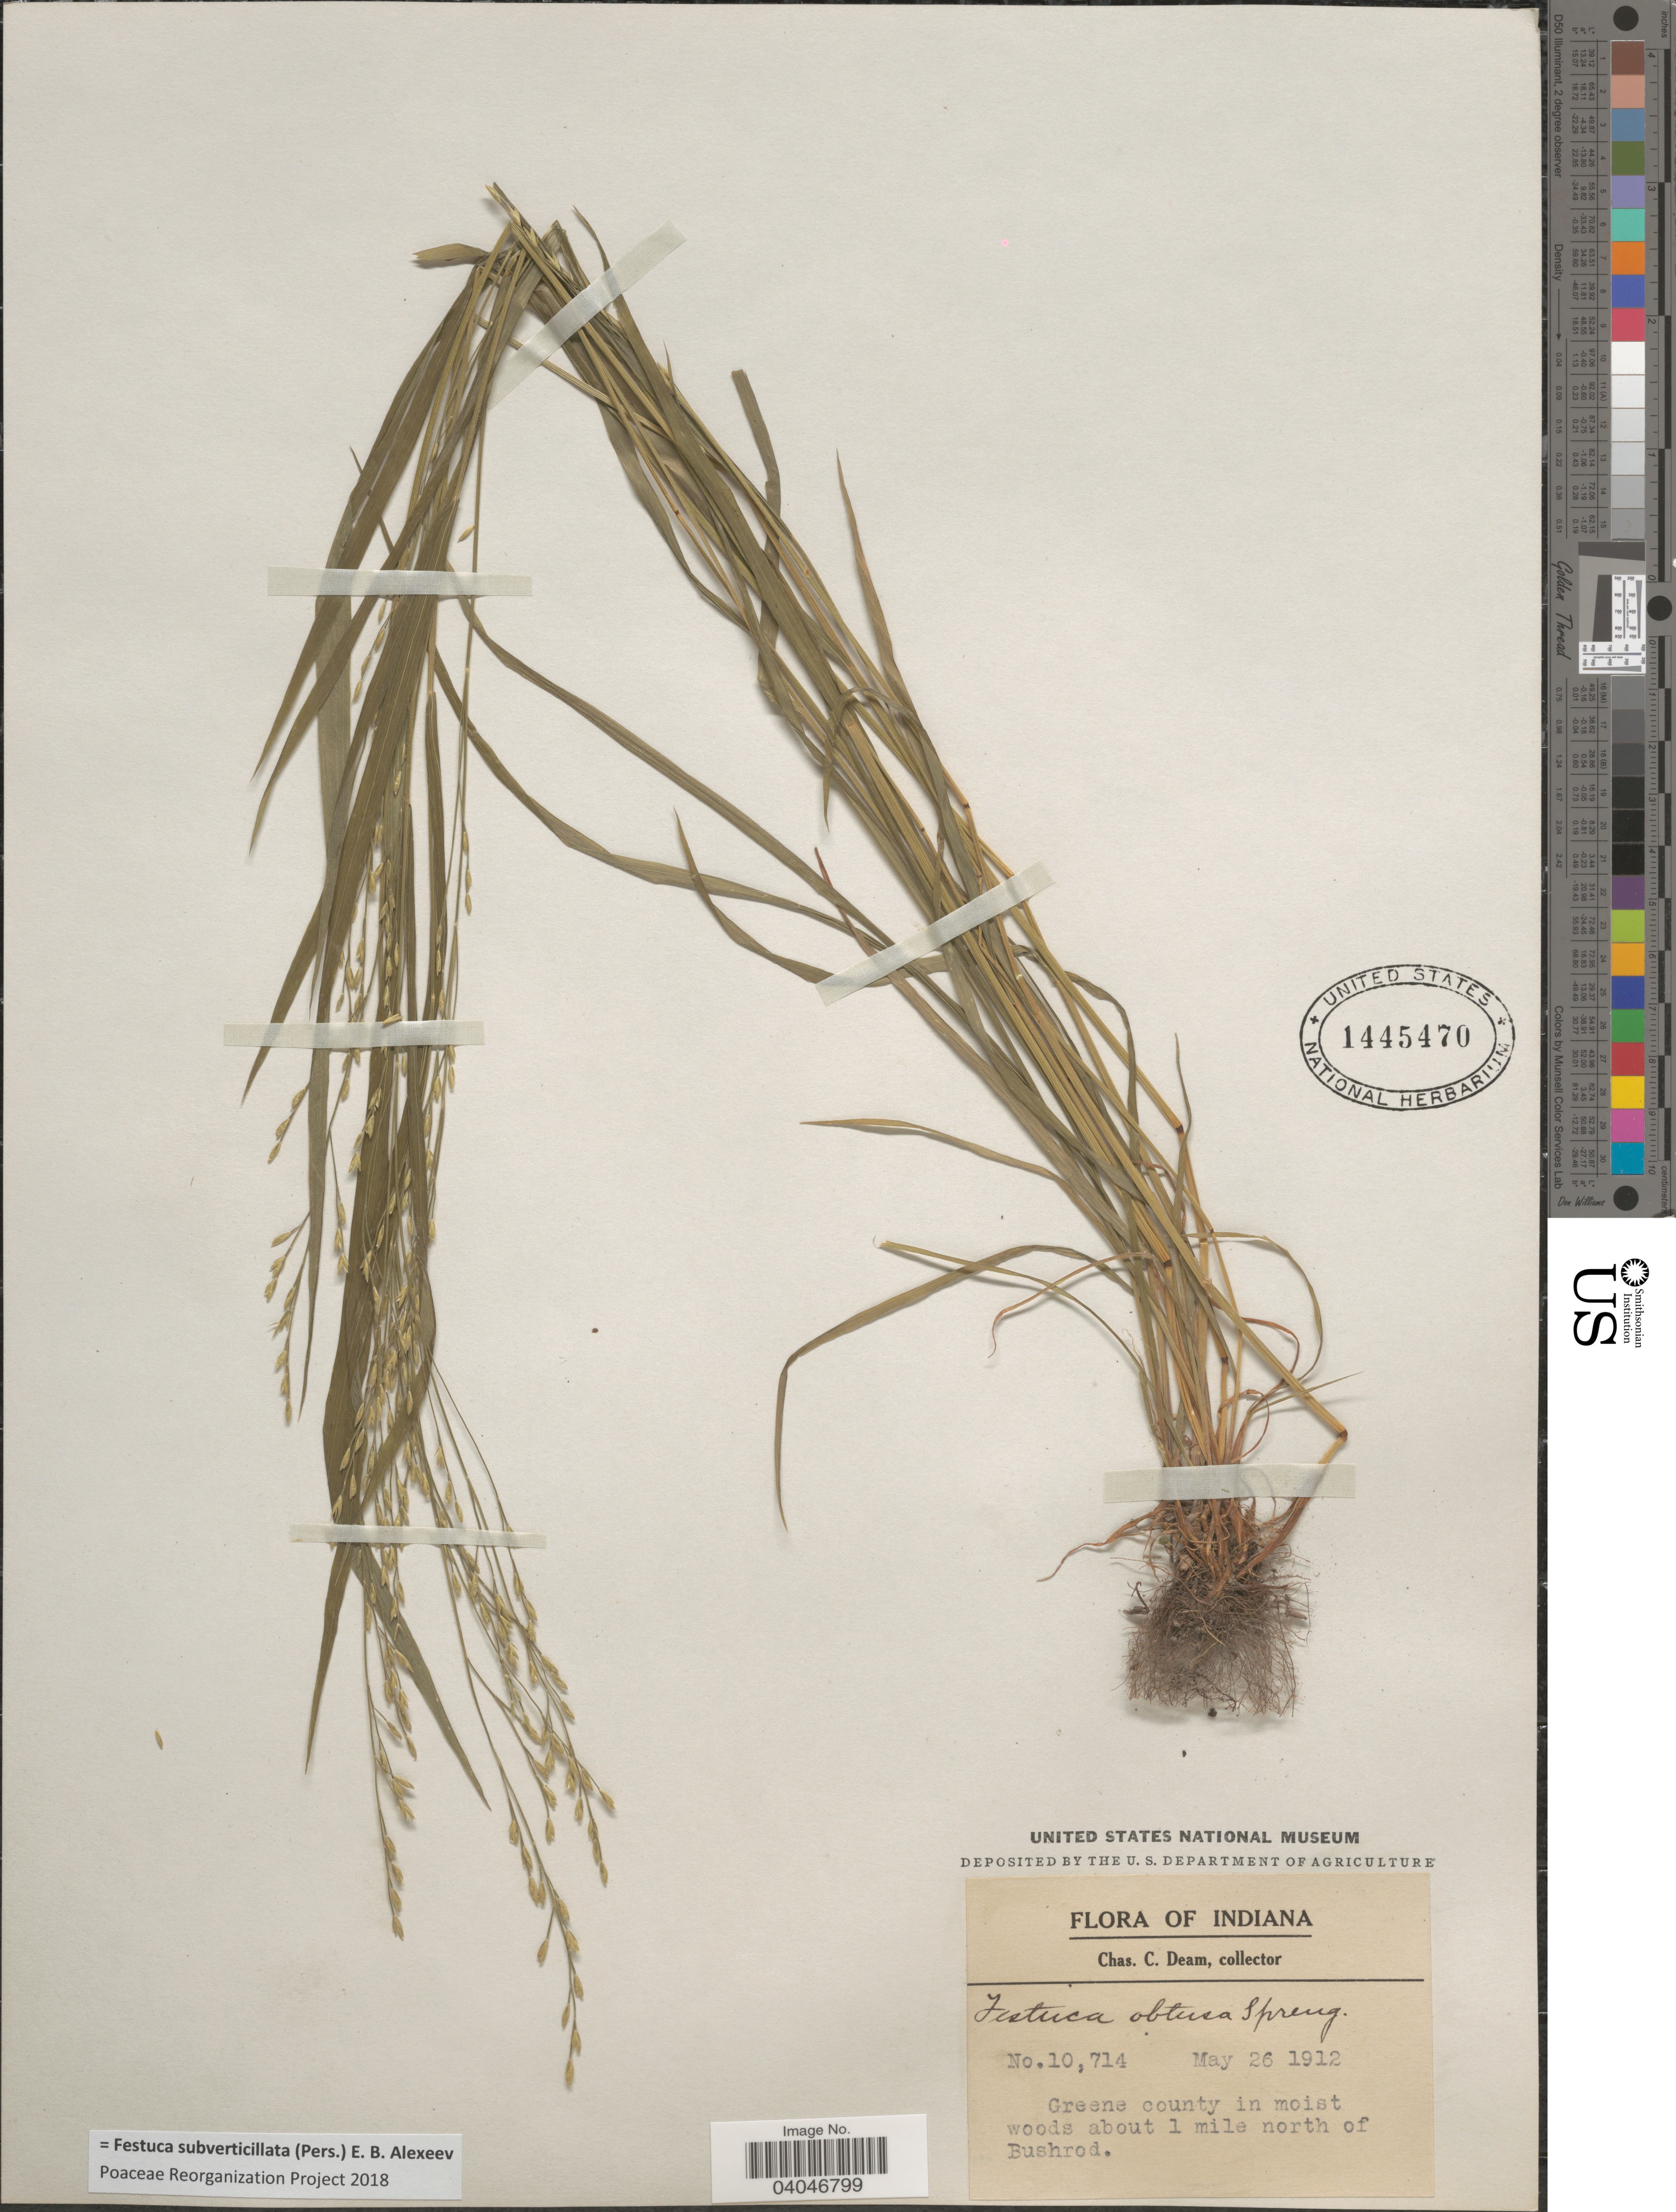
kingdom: Plantae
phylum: Tracheophyta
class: Liliopsida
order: Poales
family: Poaceae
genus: Festuca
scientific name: Festuca subverticillata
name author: (Pers.) E.B. Alexeev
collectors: C. C. Deam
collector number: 10714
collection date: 1912-05-26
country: United States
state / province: Indiana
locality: Green county in moist woods about 1 mile north of Bushrod.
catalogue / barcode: US 1445470